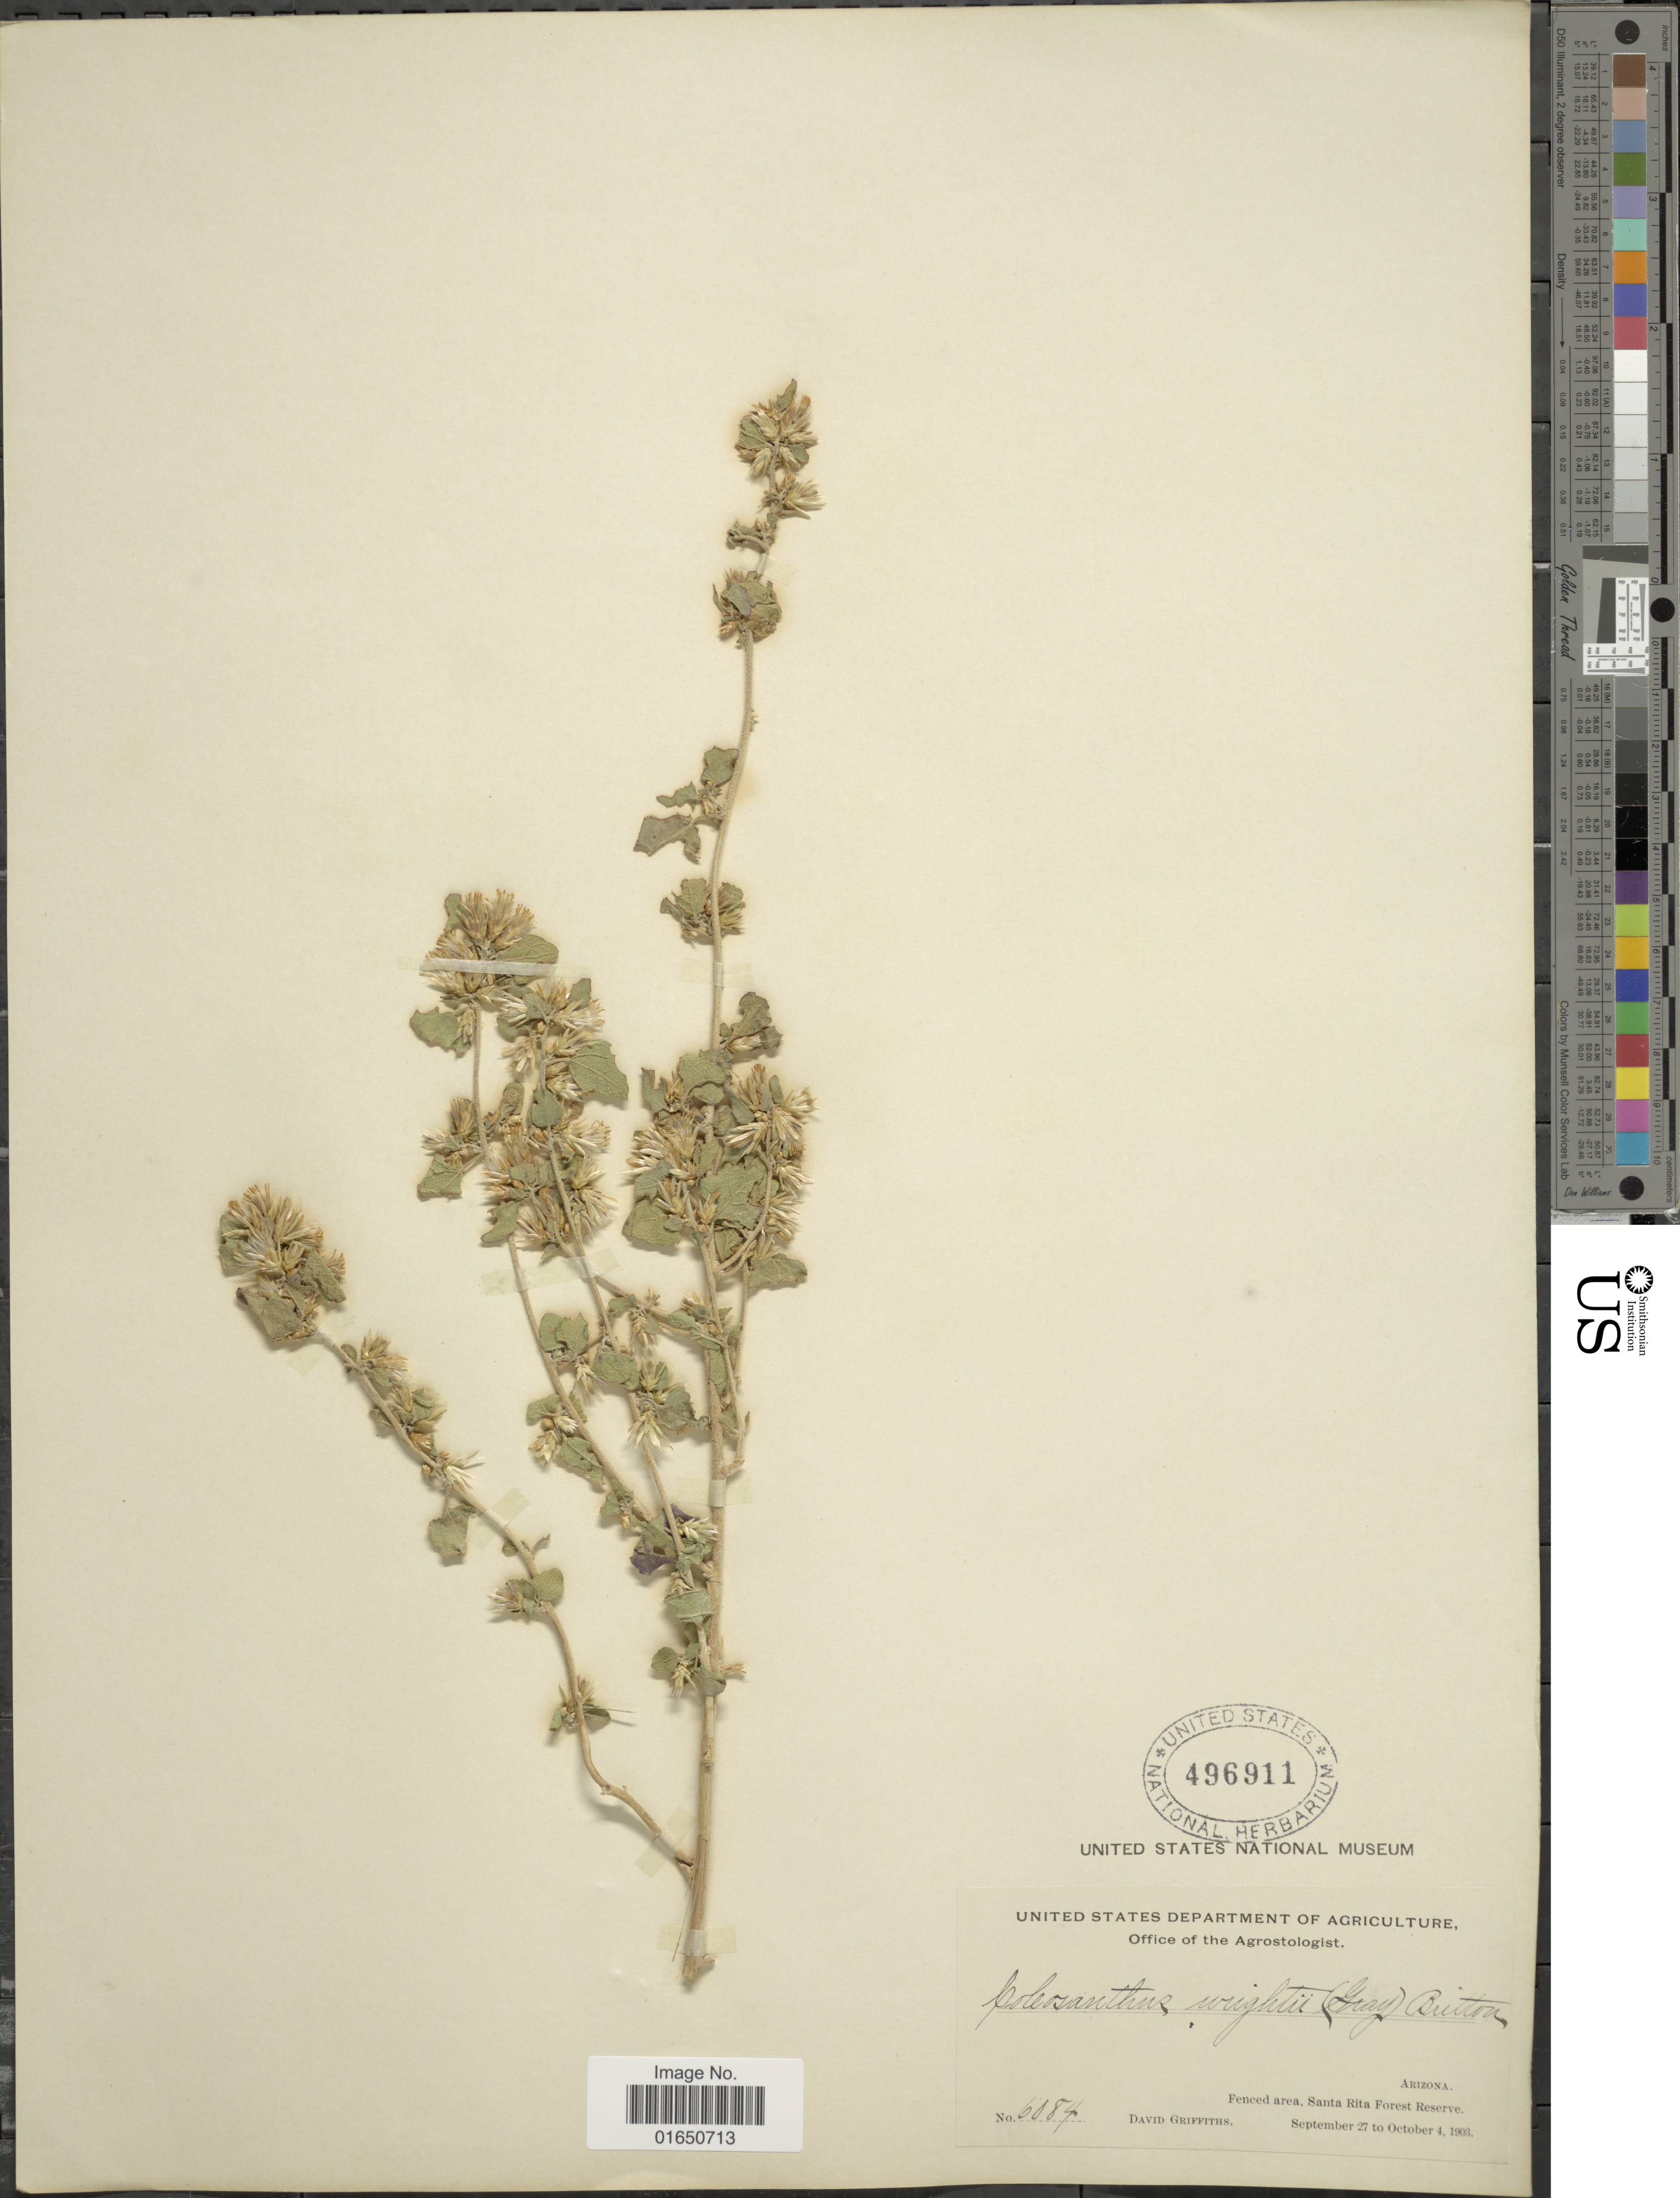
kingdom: Plantae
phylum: Tracheophyta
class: Magnoliopsida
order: Asterales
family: Asteraceae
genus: Brickellia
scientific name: Brickellia californica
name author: (Torr. & A. Gray) A. Gray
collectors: D. Griffiths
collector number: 6084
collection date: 1903-09-27/1903-10-04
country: United States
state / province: Arizona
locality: Fenced area, Santa Rita Foirest Reserve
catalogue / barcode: US 496911